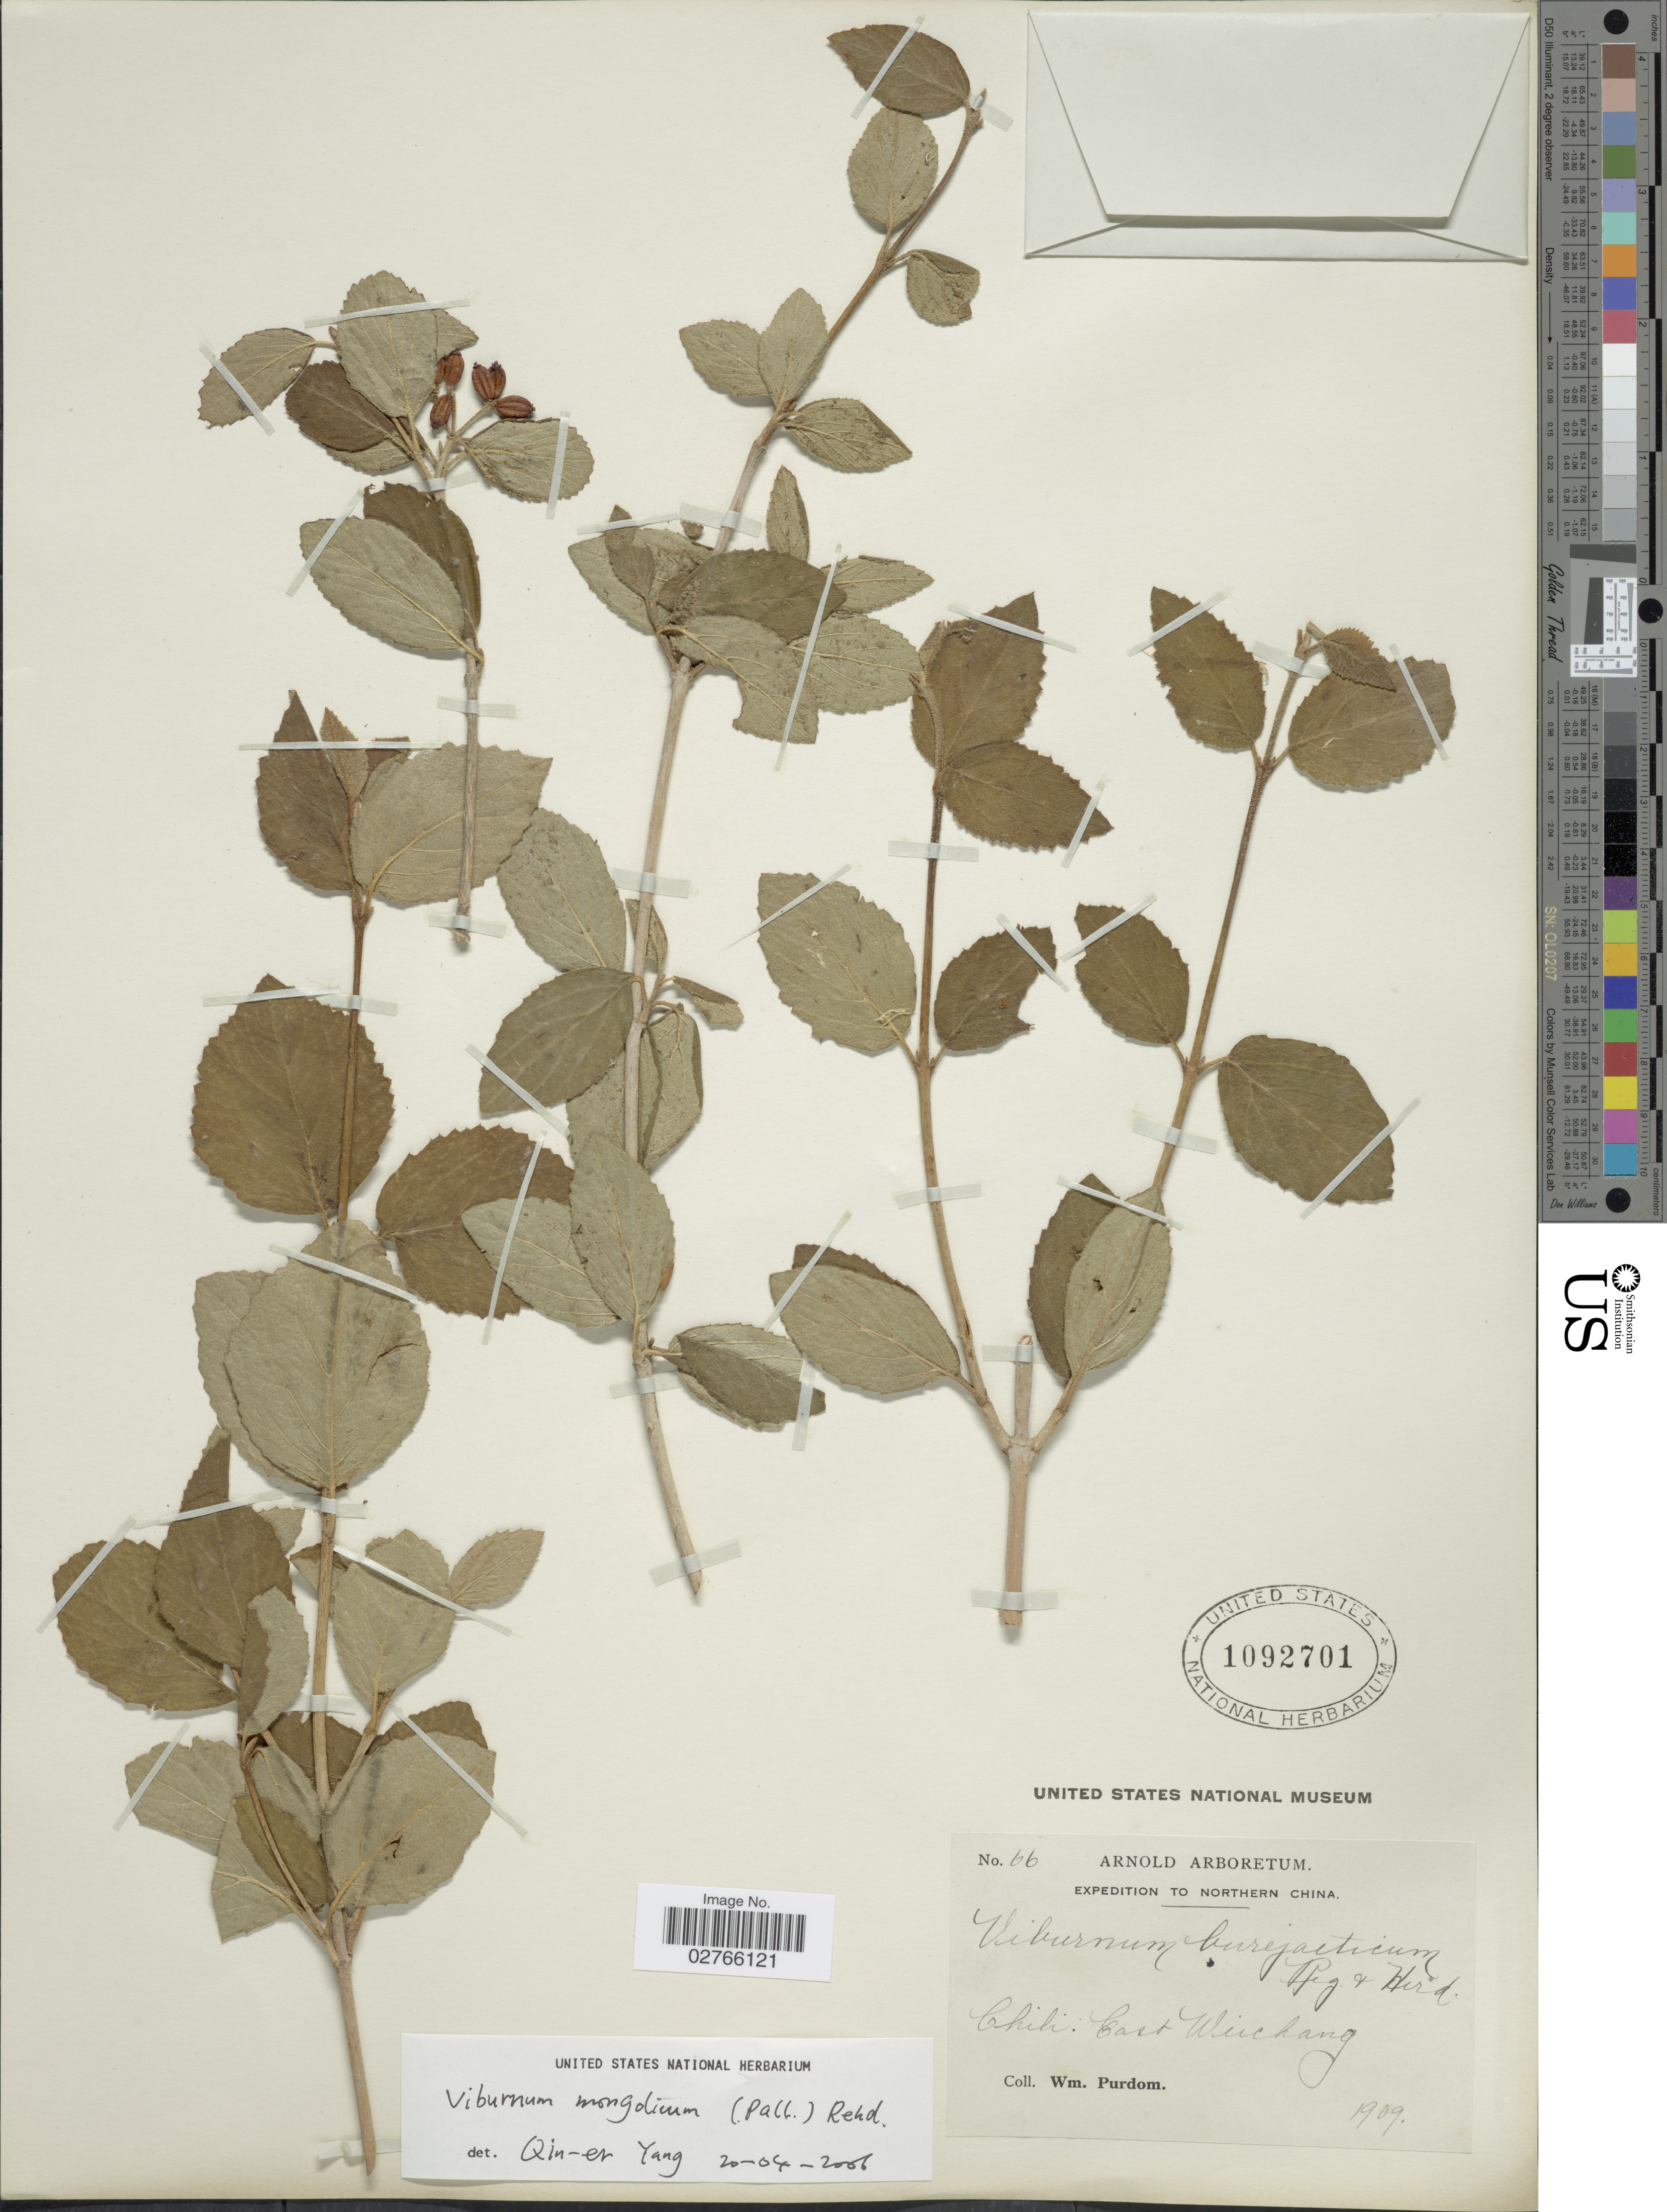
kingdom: Plantae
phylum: Tracheophyta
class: Magnoliopsida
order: Dipsacales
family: Viburnaceae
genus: Viburnum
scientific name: Viburnum mongolicum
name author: (Pall.) Rehder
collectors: W. Purdom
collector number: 66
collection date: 1909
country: China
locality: Northern China, Chili: East Weichang.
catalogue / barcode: US 1092701